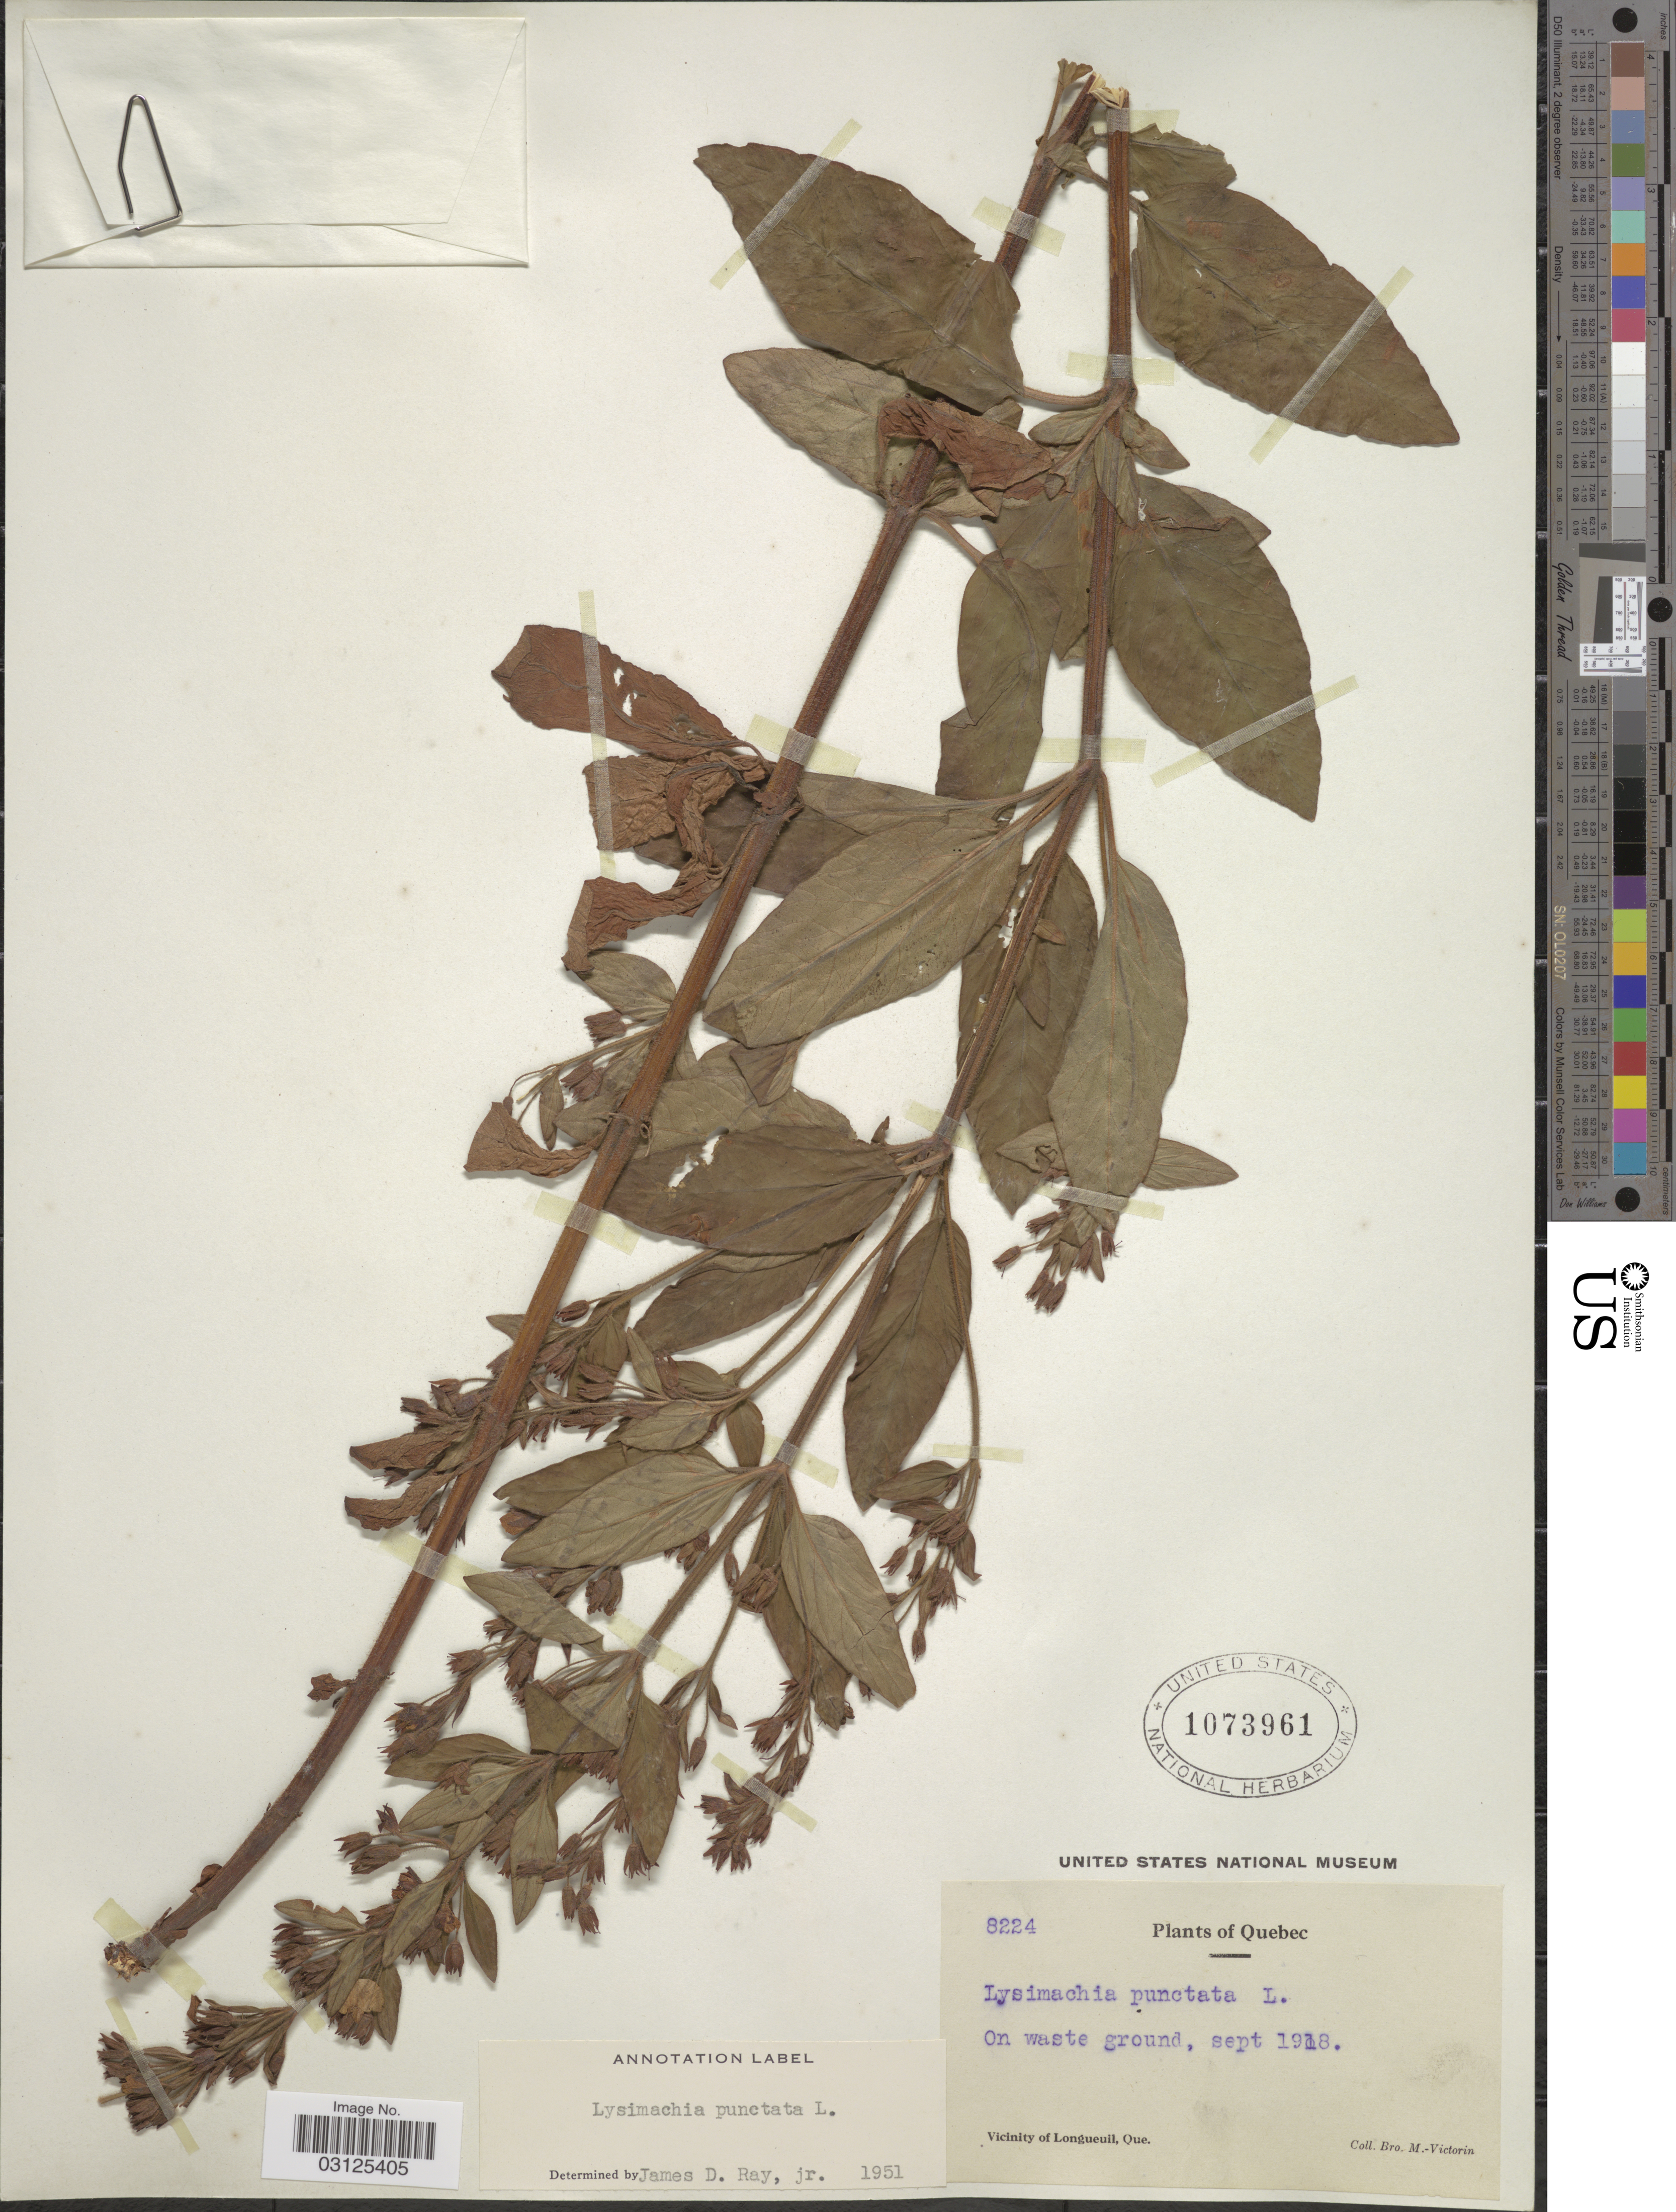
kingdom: Plantae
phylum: Tracheophyta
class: Magnoliopsida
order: Ericales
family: Primulaceae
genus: Lysimachia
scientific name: Lysimachia punctata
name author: L.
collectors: Fr. Marie-Victorin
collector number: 8224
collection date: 1918-09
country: Canada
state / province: Quebec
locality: On waste ground, Vicinity of Longueuil.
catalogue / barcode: US 1073961